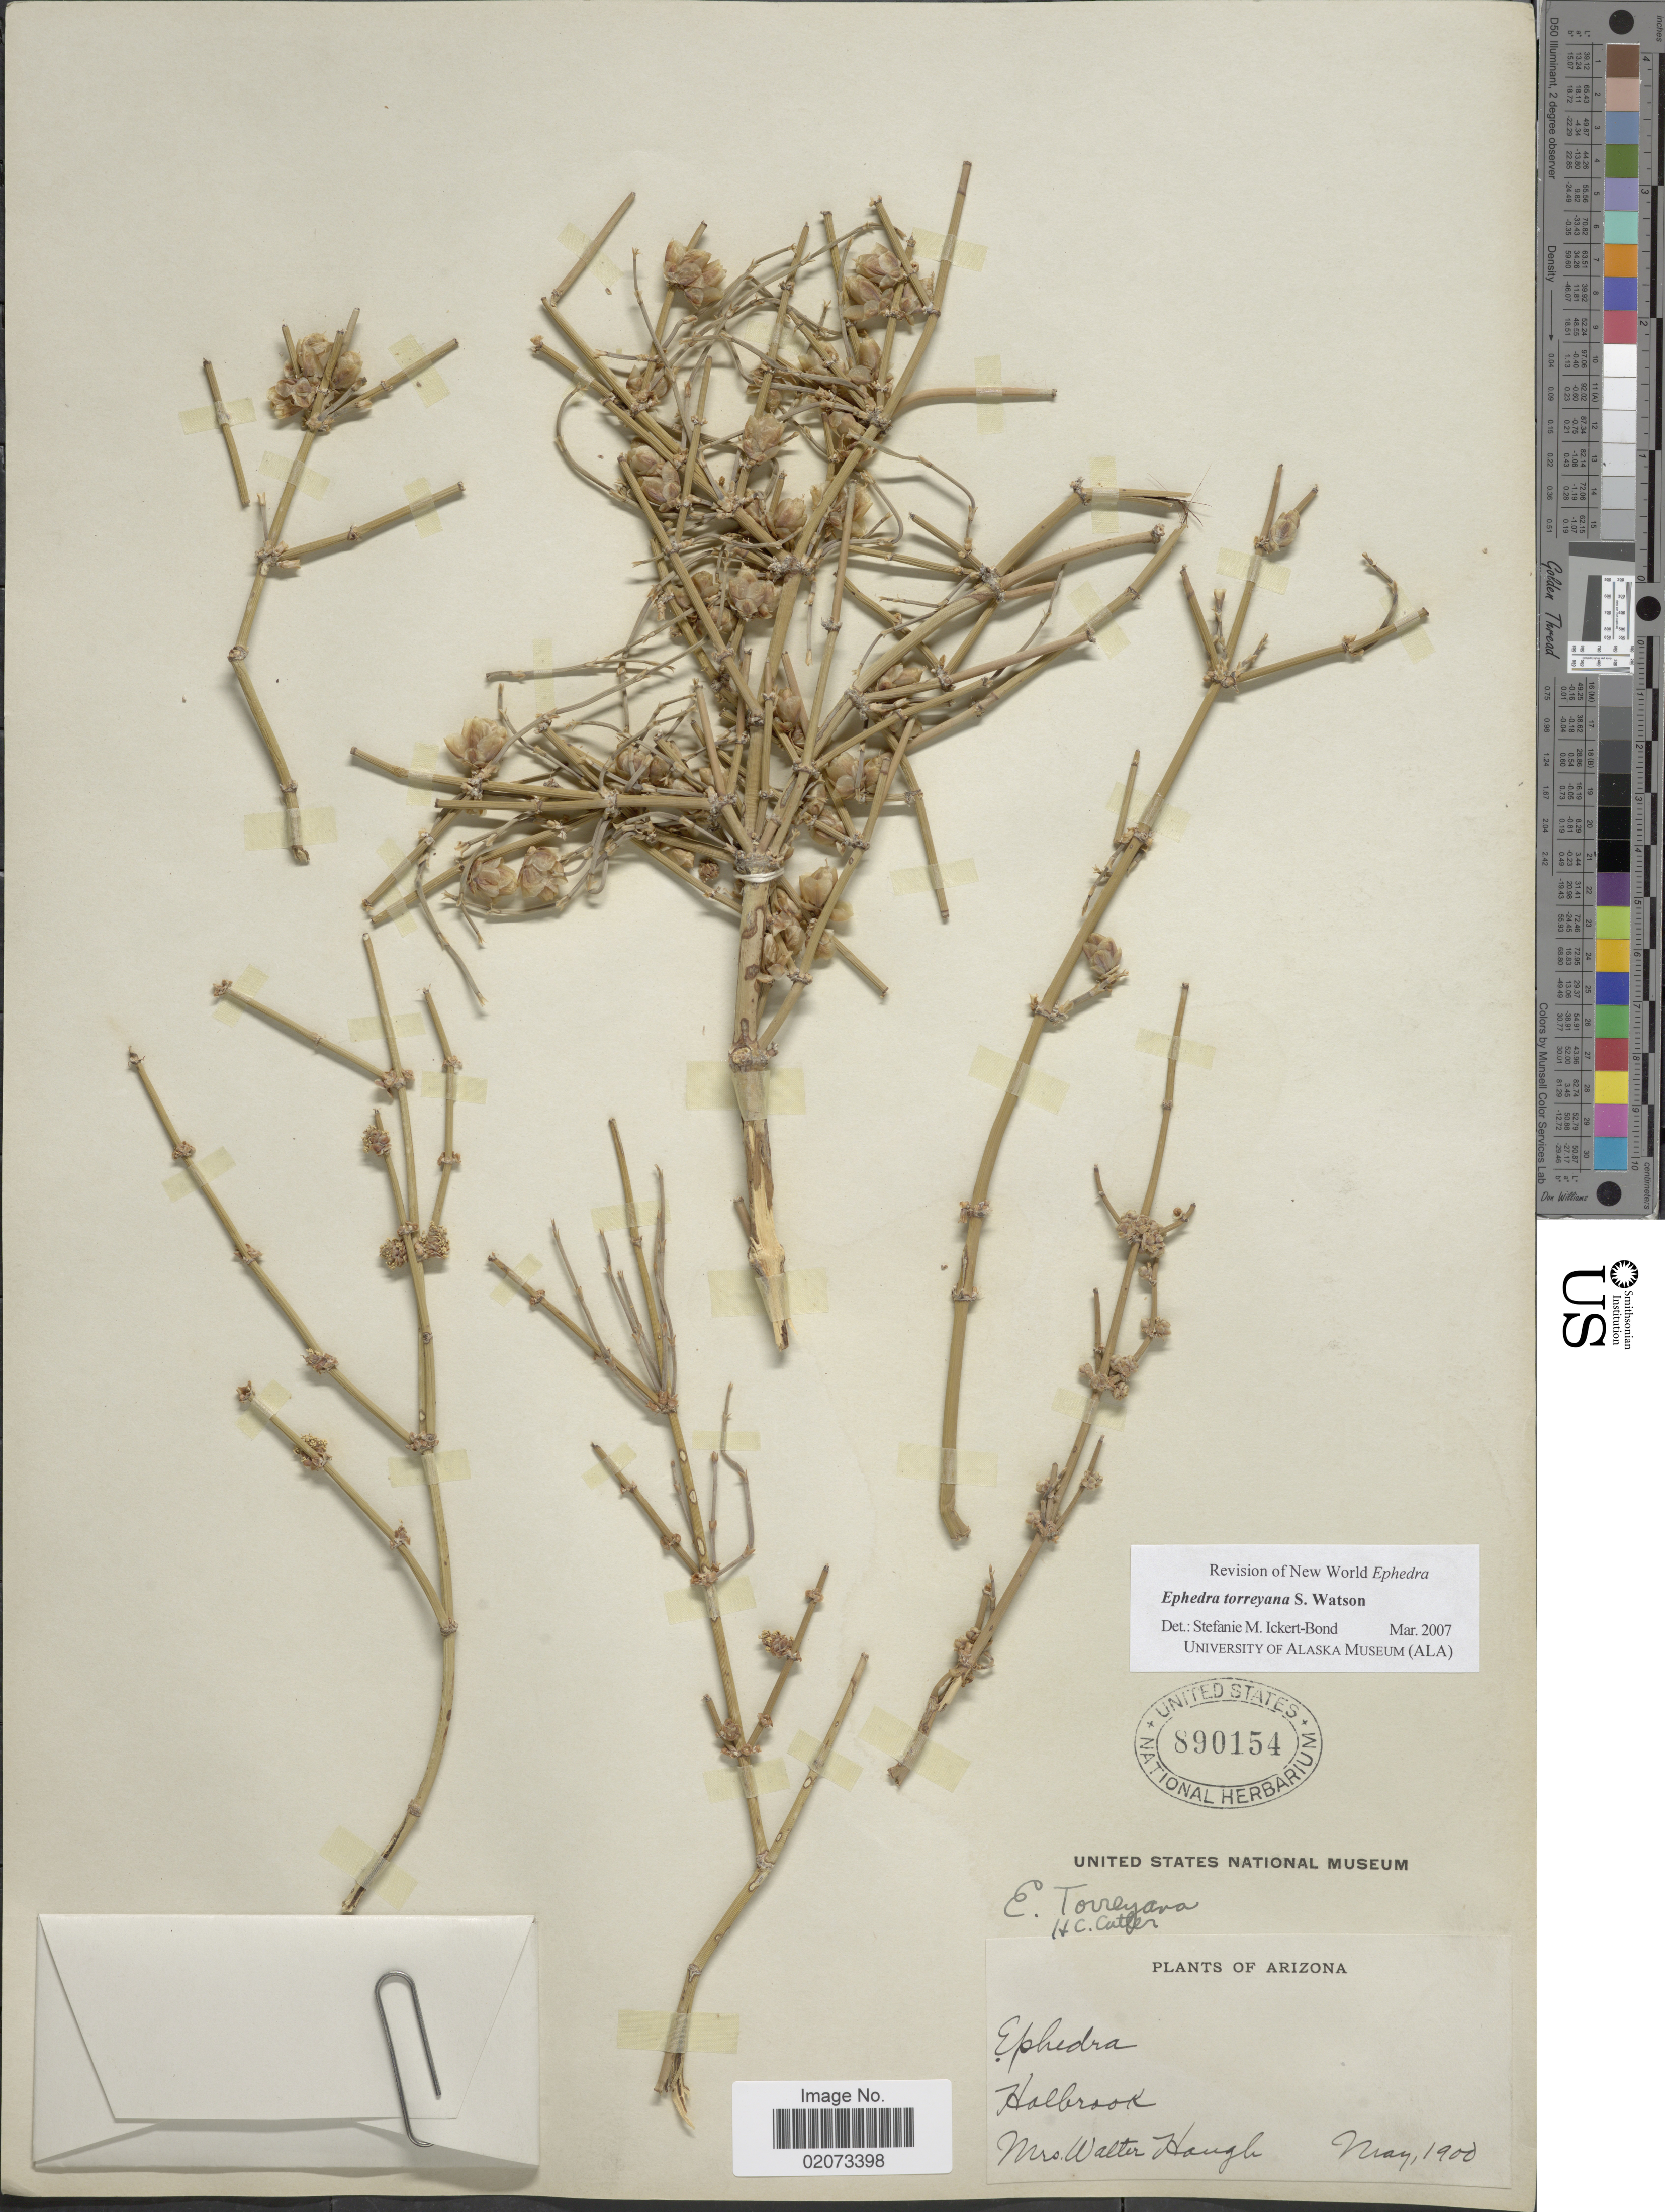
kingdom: Plantae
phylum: Tracheophyta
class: Gnetopsida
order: Ephedrales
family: Ephedraceae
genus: Ephedra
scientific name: Ephedra torreyana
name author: S. Watson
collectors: W. Haugh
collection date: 1900-05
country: United States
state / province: Arizona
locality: Arizona. Halbrook.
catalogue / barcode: US 890154